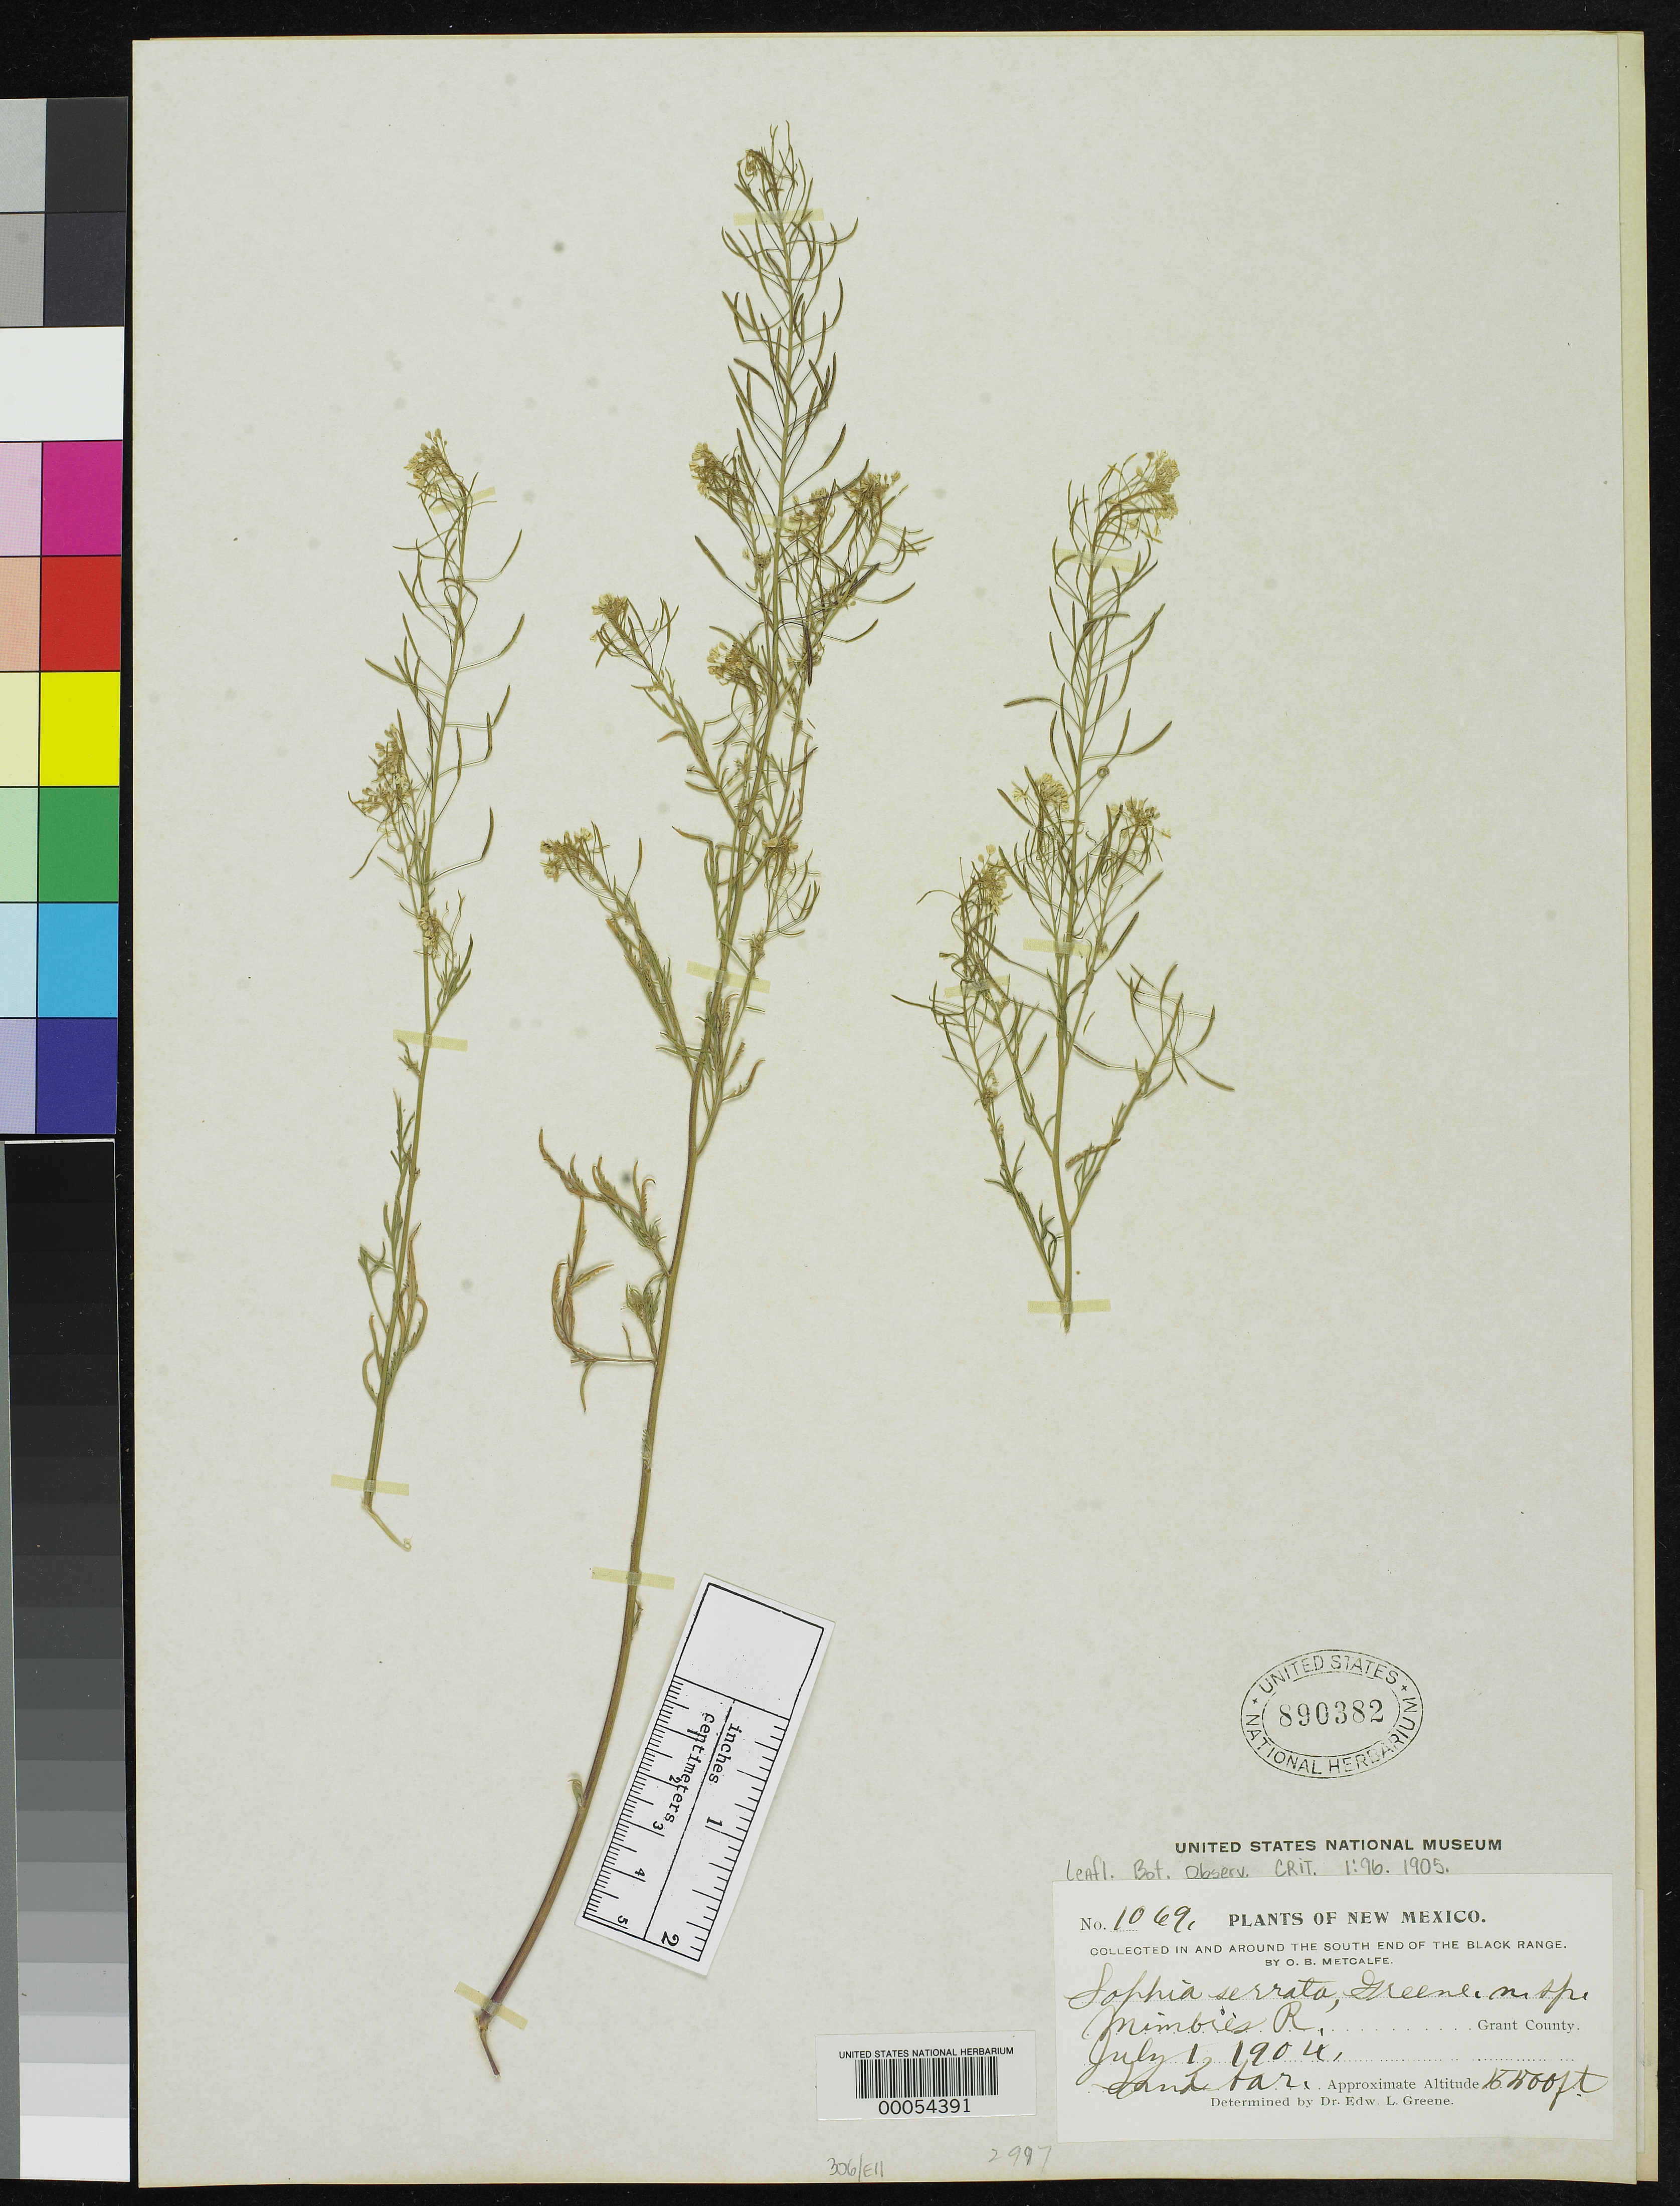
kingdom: Plantae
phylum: Tracheophyta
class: Magnoliopsida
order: Brassicales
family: Brassicaceae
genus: Sophia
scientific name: Sophia serrata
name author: Greene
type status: Isotype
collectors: O. B. Metcalfe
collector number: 1069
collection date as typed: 01 Jul 1904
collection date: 1904-07-01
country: United States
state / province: New Mexico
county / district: Grant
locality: Mimbres River.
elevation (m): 1646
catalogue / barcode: US 890382